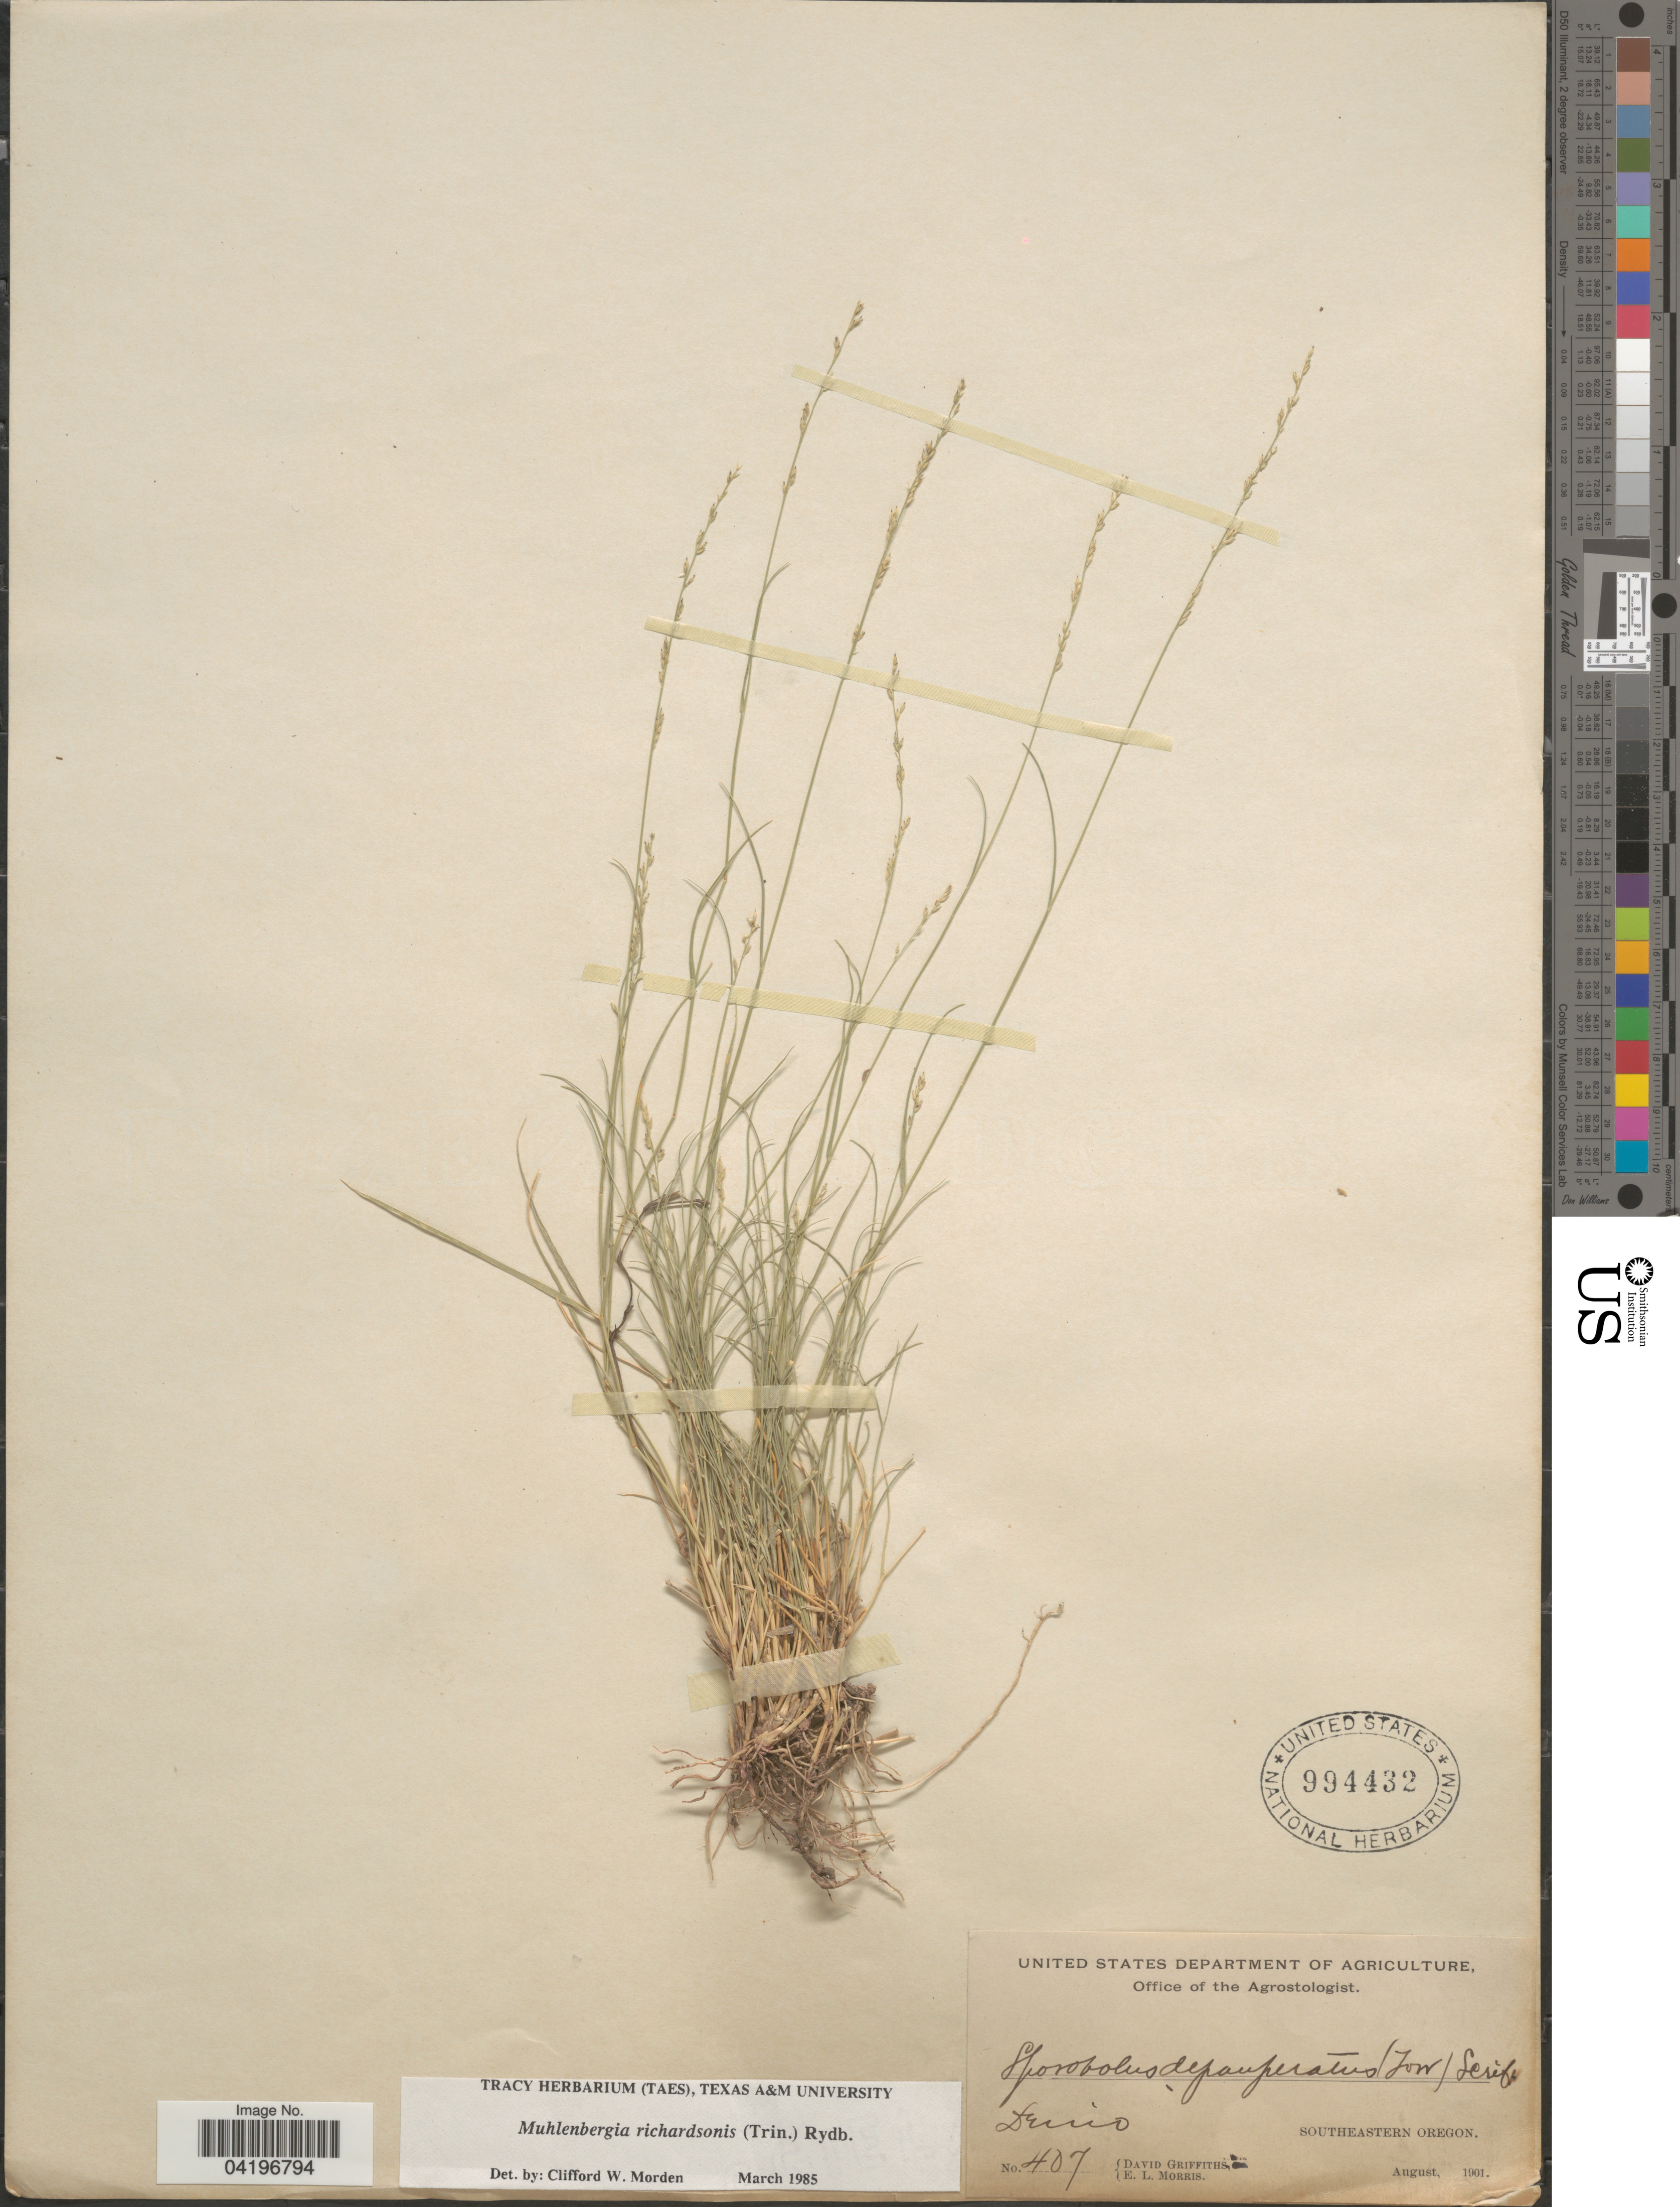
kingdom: Plantae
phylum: Tracheophyta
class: Liliopsida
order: Poales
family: Poaceae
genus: Muhlenbergia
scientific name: Muhlenbergia richardsonis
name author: (Trin.) Rydb.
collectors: D. Griffiths & E. Morris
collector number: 407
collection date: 1901-08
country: United States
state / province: Oregon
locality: Denio. Southeastern Oregon.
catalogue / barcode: US 994432